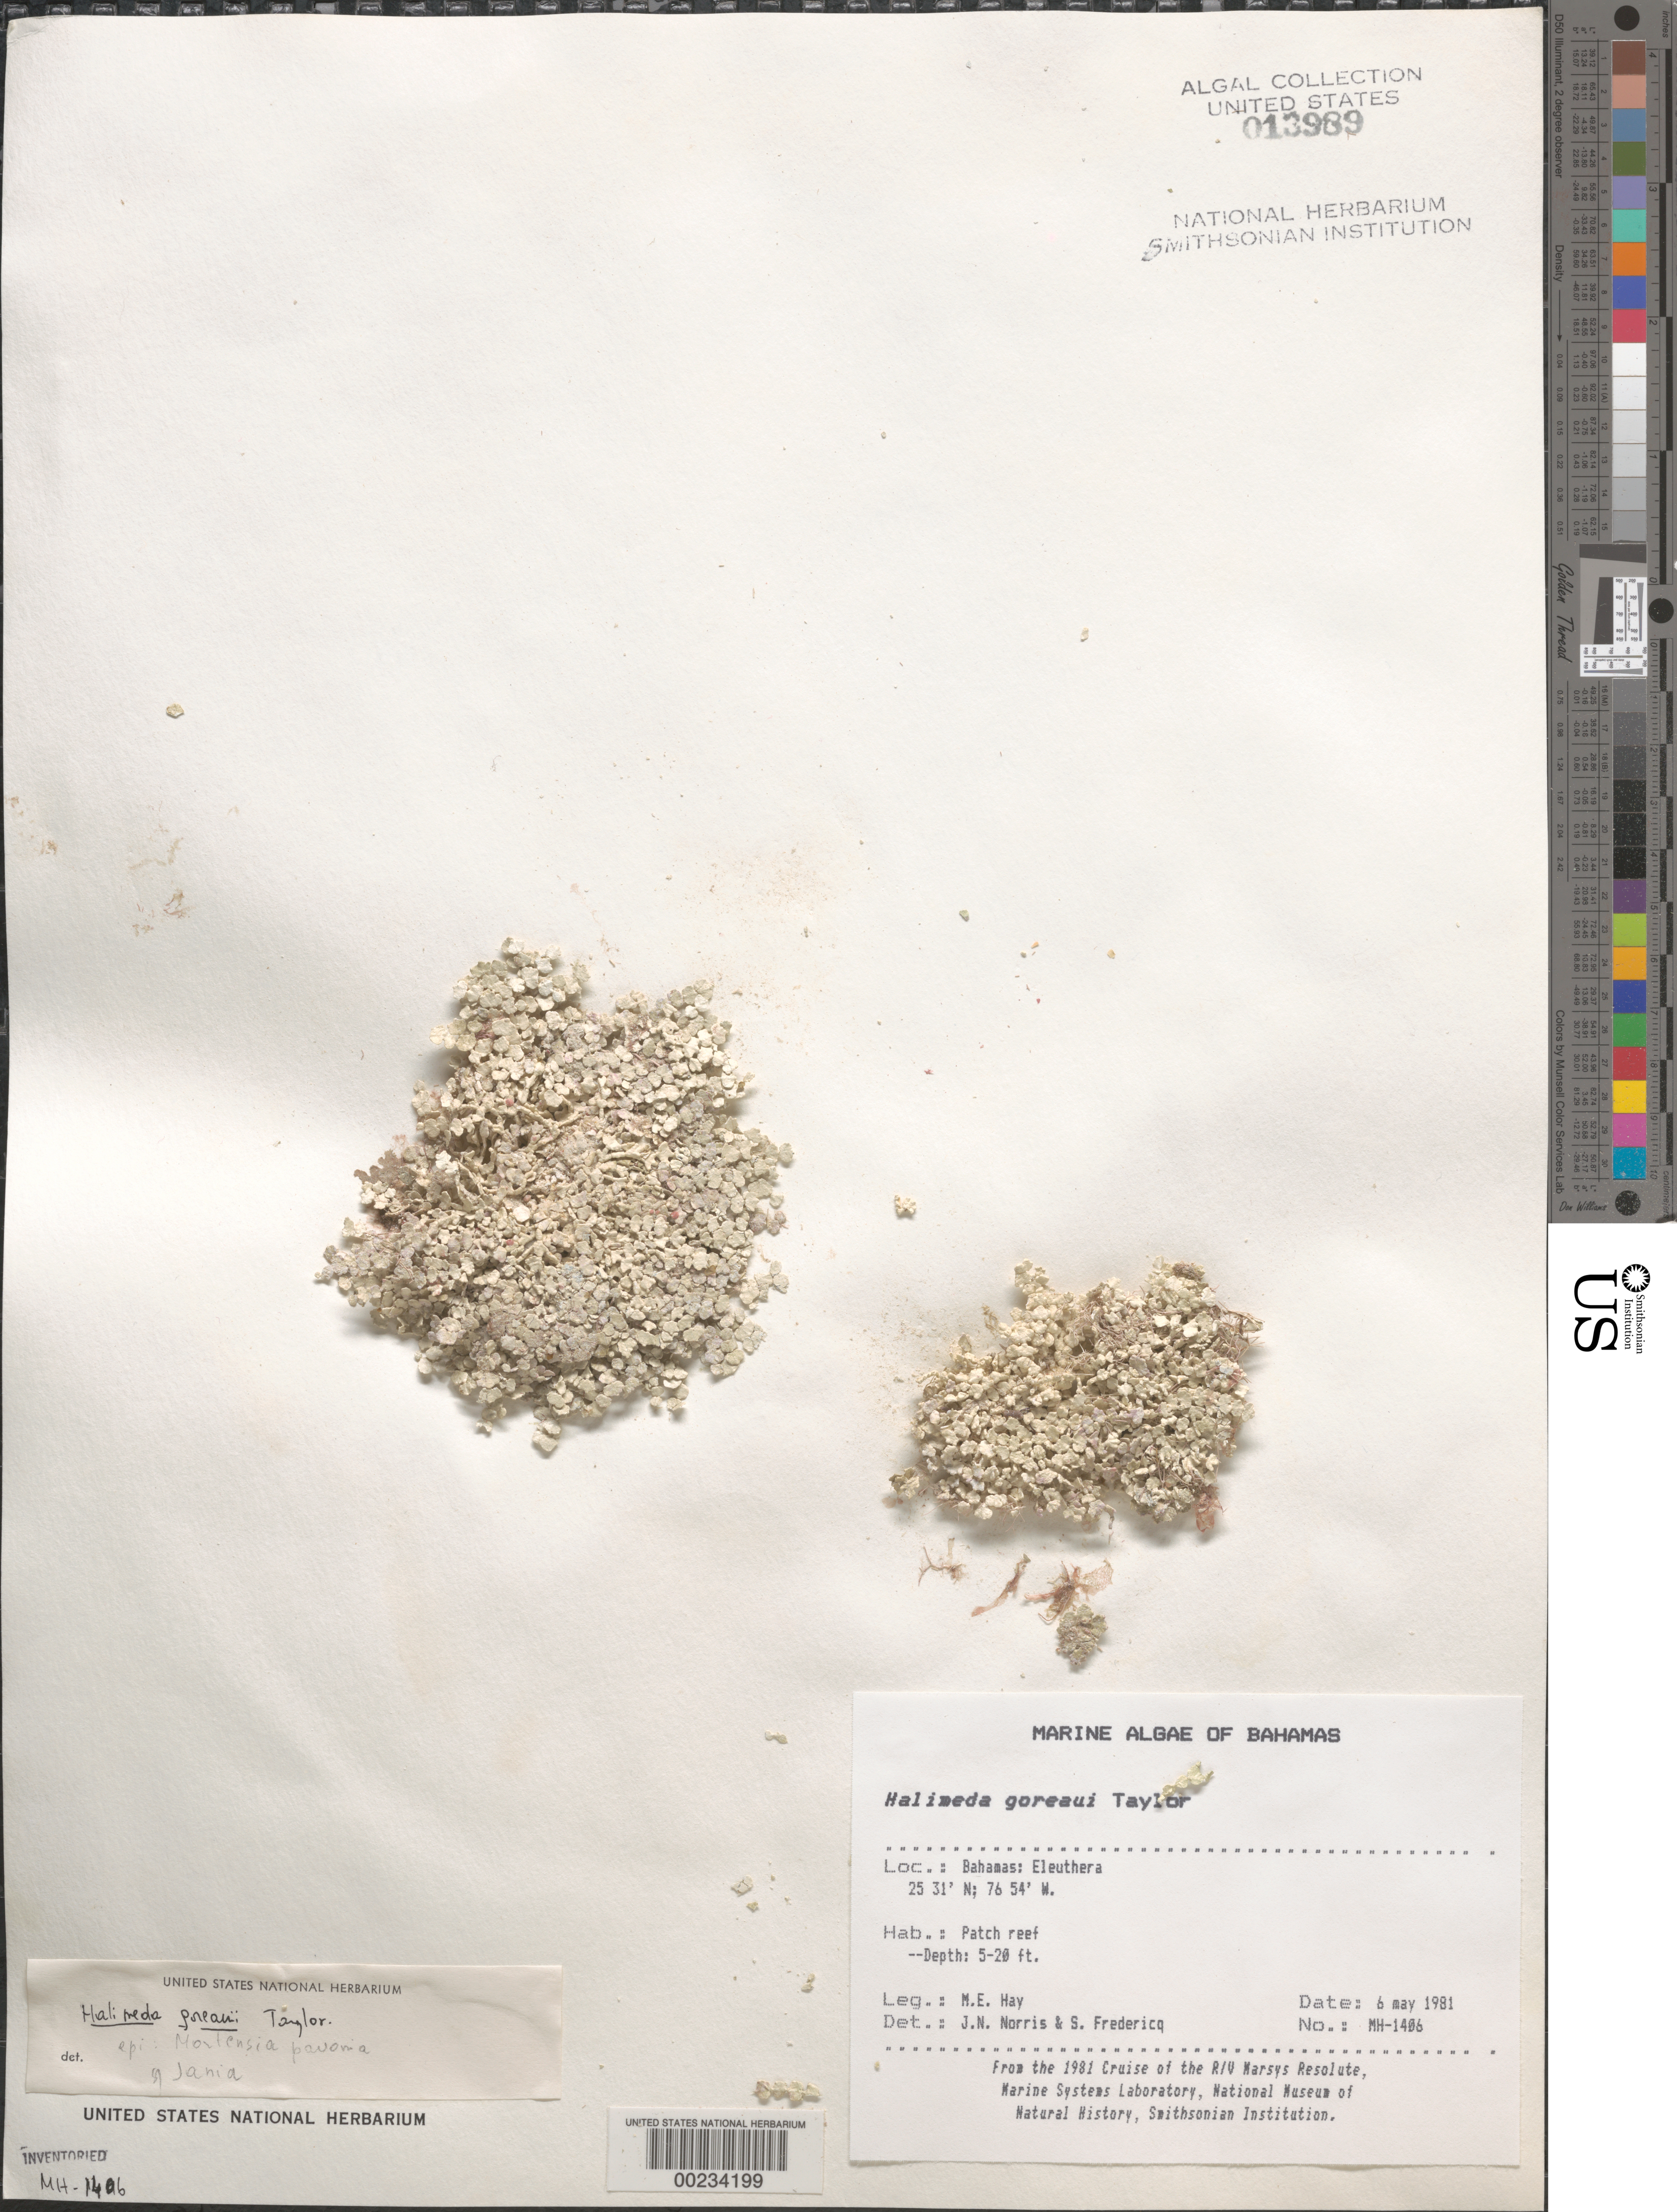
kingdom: Plantae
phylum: Chlorophyta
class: Ulvophyceae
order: Bryopsidales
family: Halimedaceae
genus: Halimeda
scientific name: Halimeda goreaui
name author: W.R. Taylor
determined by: Norris, J. N.; Fredericq, S.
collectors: M. E. Hay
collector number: MEH-1406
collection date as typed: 06 May 1981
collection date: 1981-05-06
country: Bahamas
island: Eleuthera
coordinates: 23 31' N, 76 54' W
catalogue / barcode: US 13989